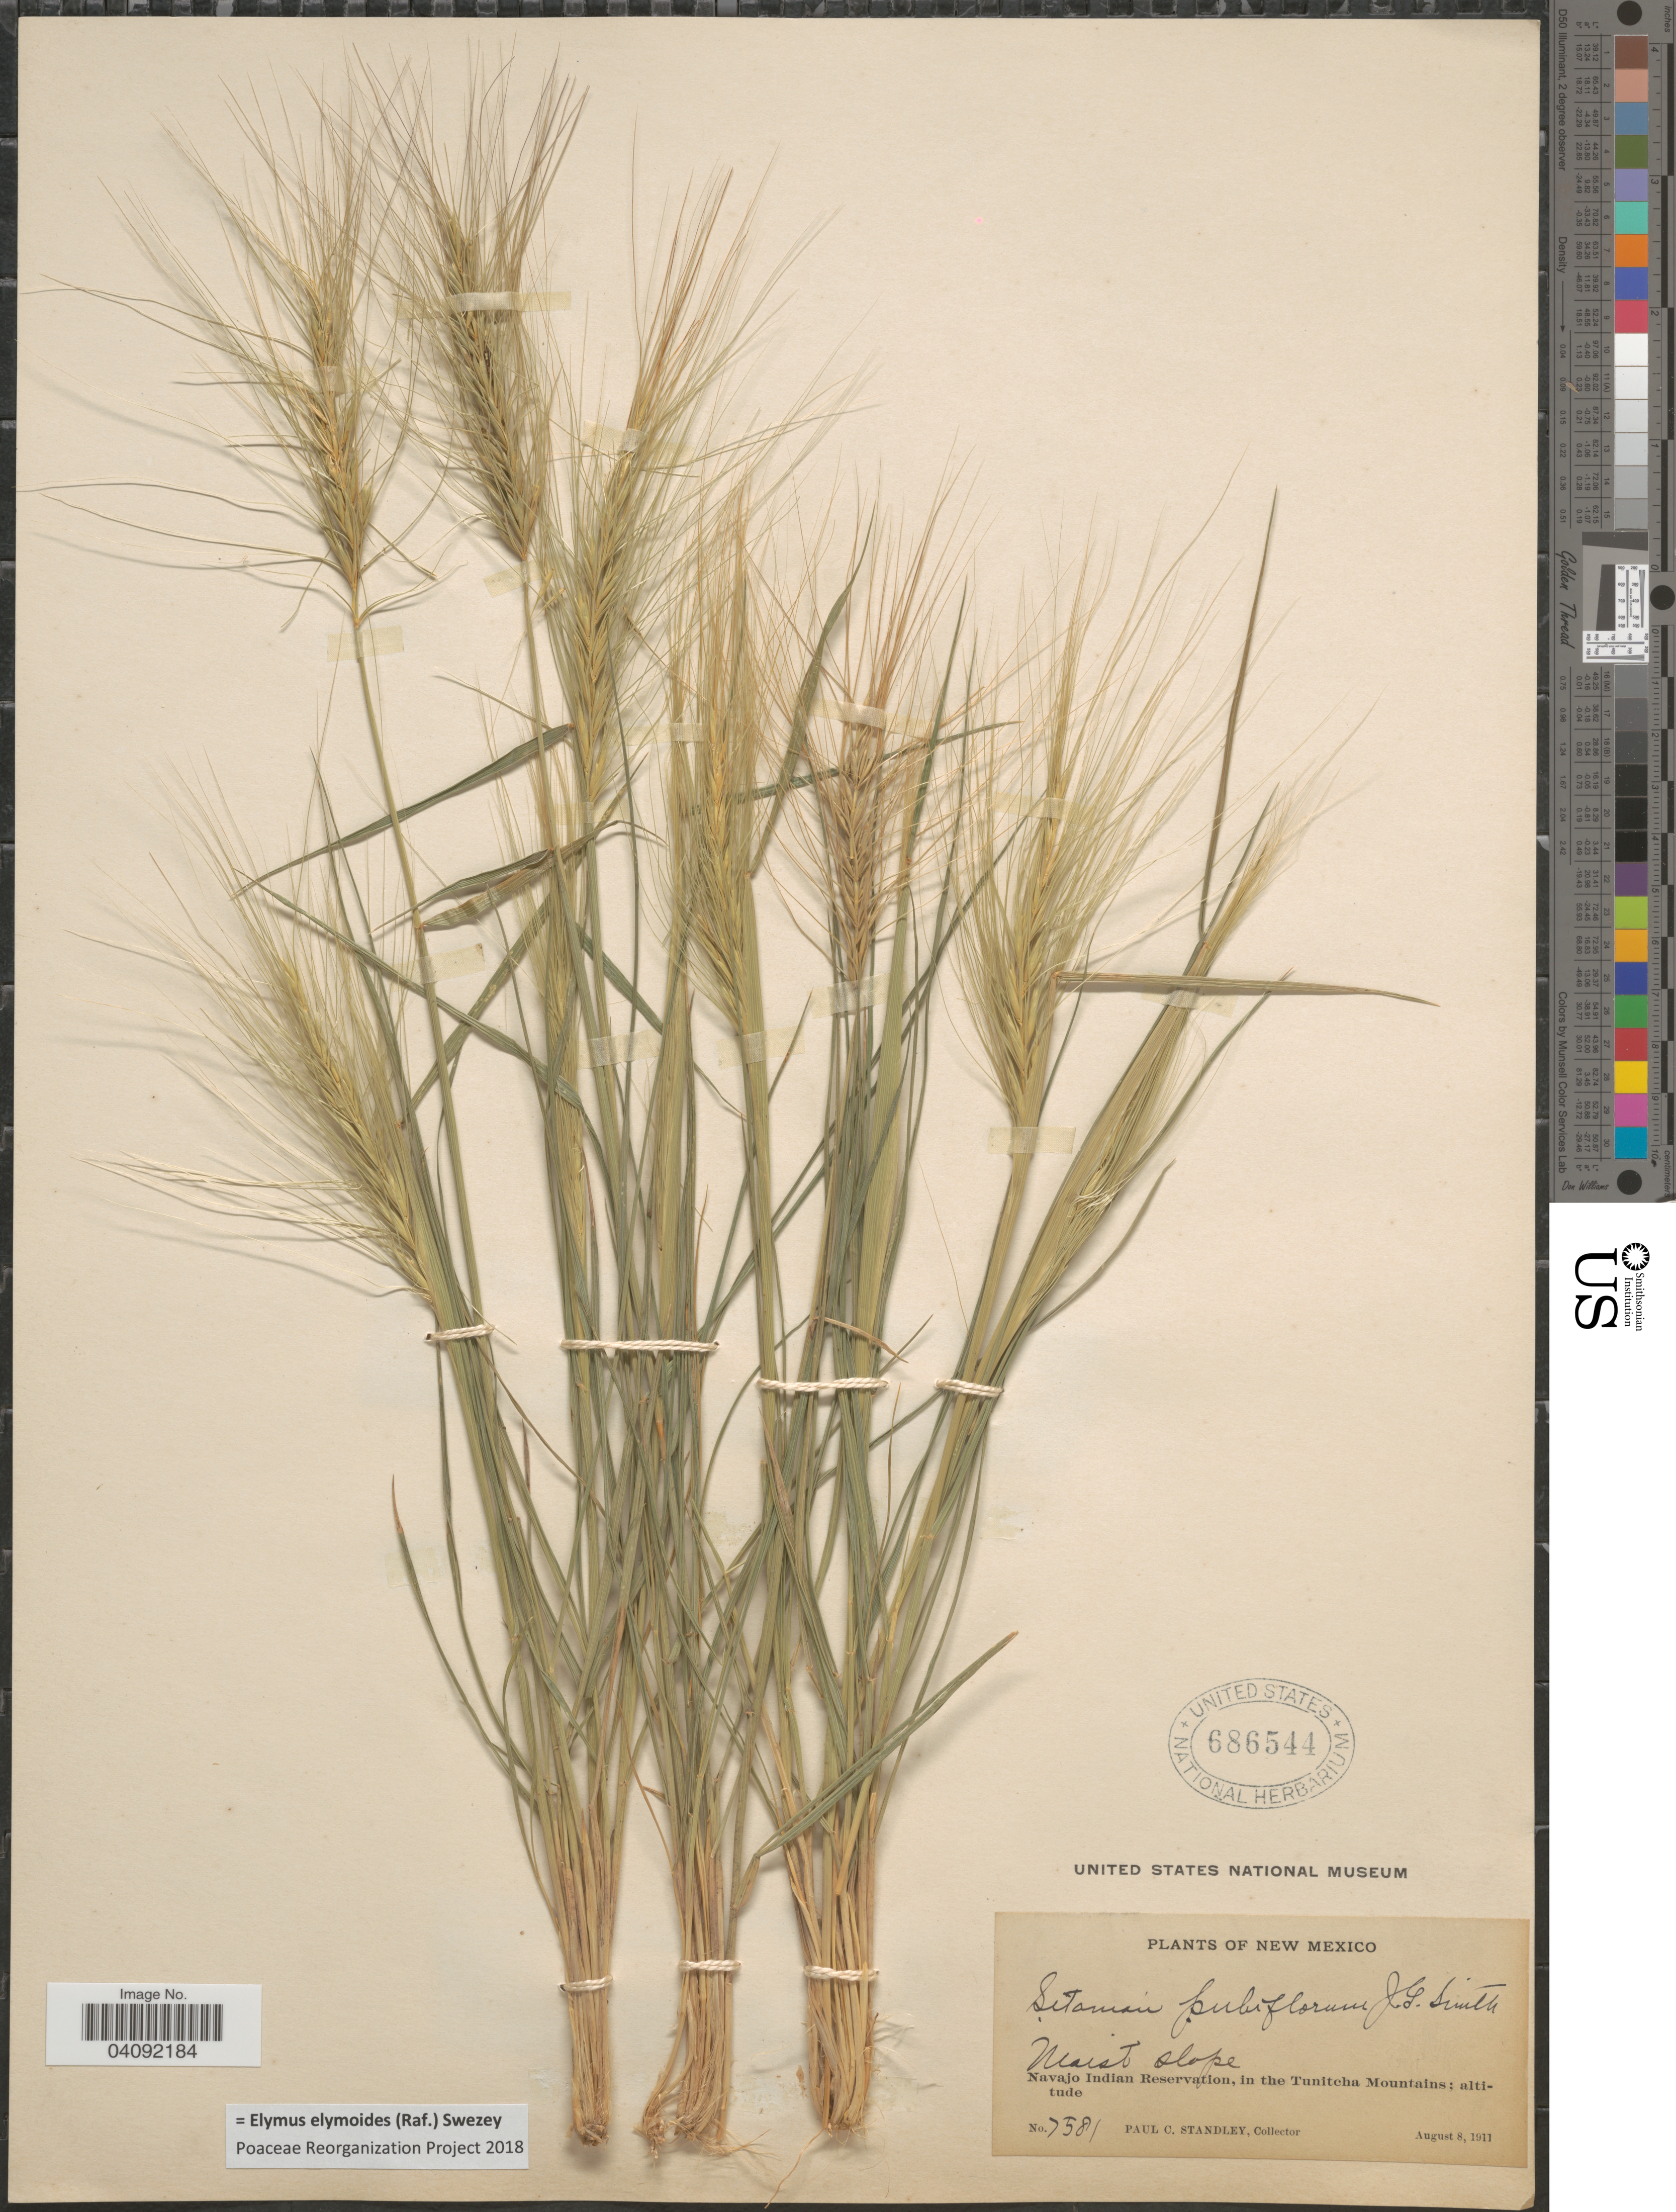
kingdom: Plantae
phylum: Tracheophyta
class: Liliopsida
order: Poales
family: Poaceae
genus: Elymus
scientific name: Elymus elymoides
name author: (Raf.) Swezey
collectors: P. C. Standley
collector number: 7581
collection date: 1911-08-08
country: United States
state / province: New Mexico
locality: Navajo Indian Reservation, in the Tunitcha Mountains.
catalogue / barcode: US 686544